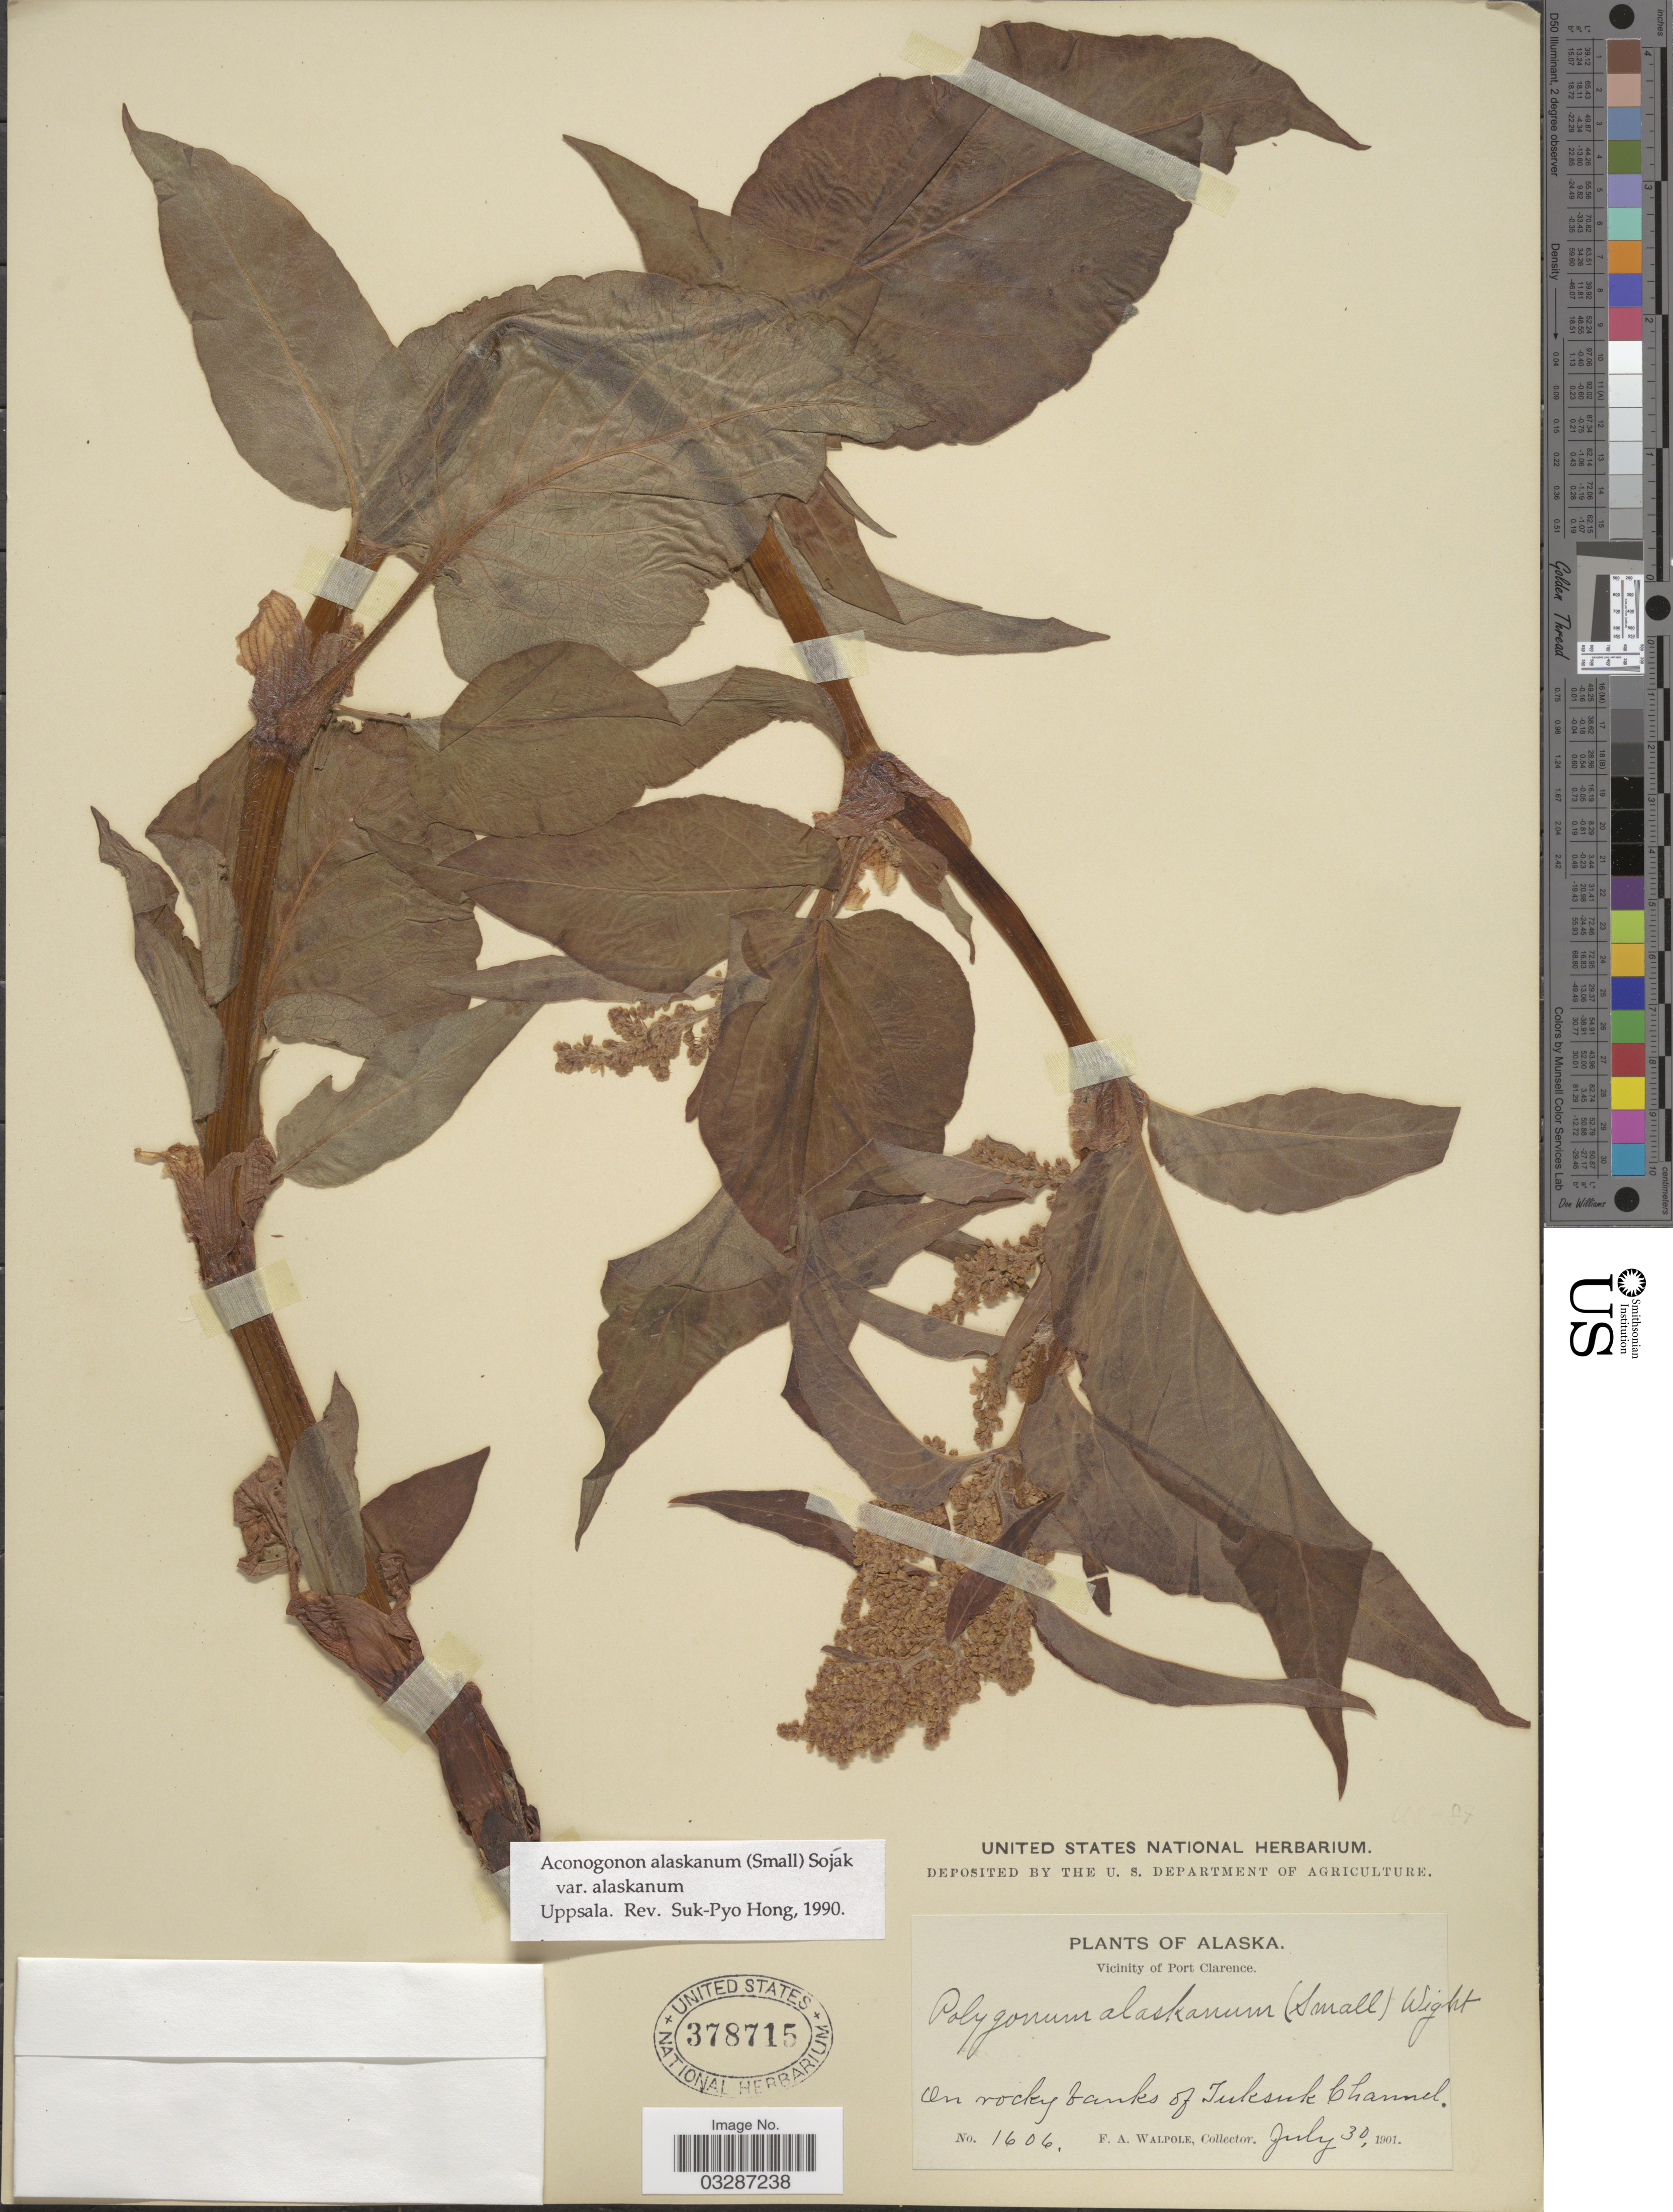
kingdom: Plantae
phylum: Tracheophyta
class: Magnoliopsida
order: Caryophyllales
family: Polygonaceae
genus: Koenigia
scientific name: Koenigia alaskana var. alaskana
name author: (Small) T.M. Schust. & Reveal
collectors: F. Walpole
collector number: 1606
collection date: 1901-07-30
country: United States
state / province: Alaska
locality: Vicinity of Port Clarence. On rocky banks of Tuksuk Channel.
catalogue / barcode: US 378715